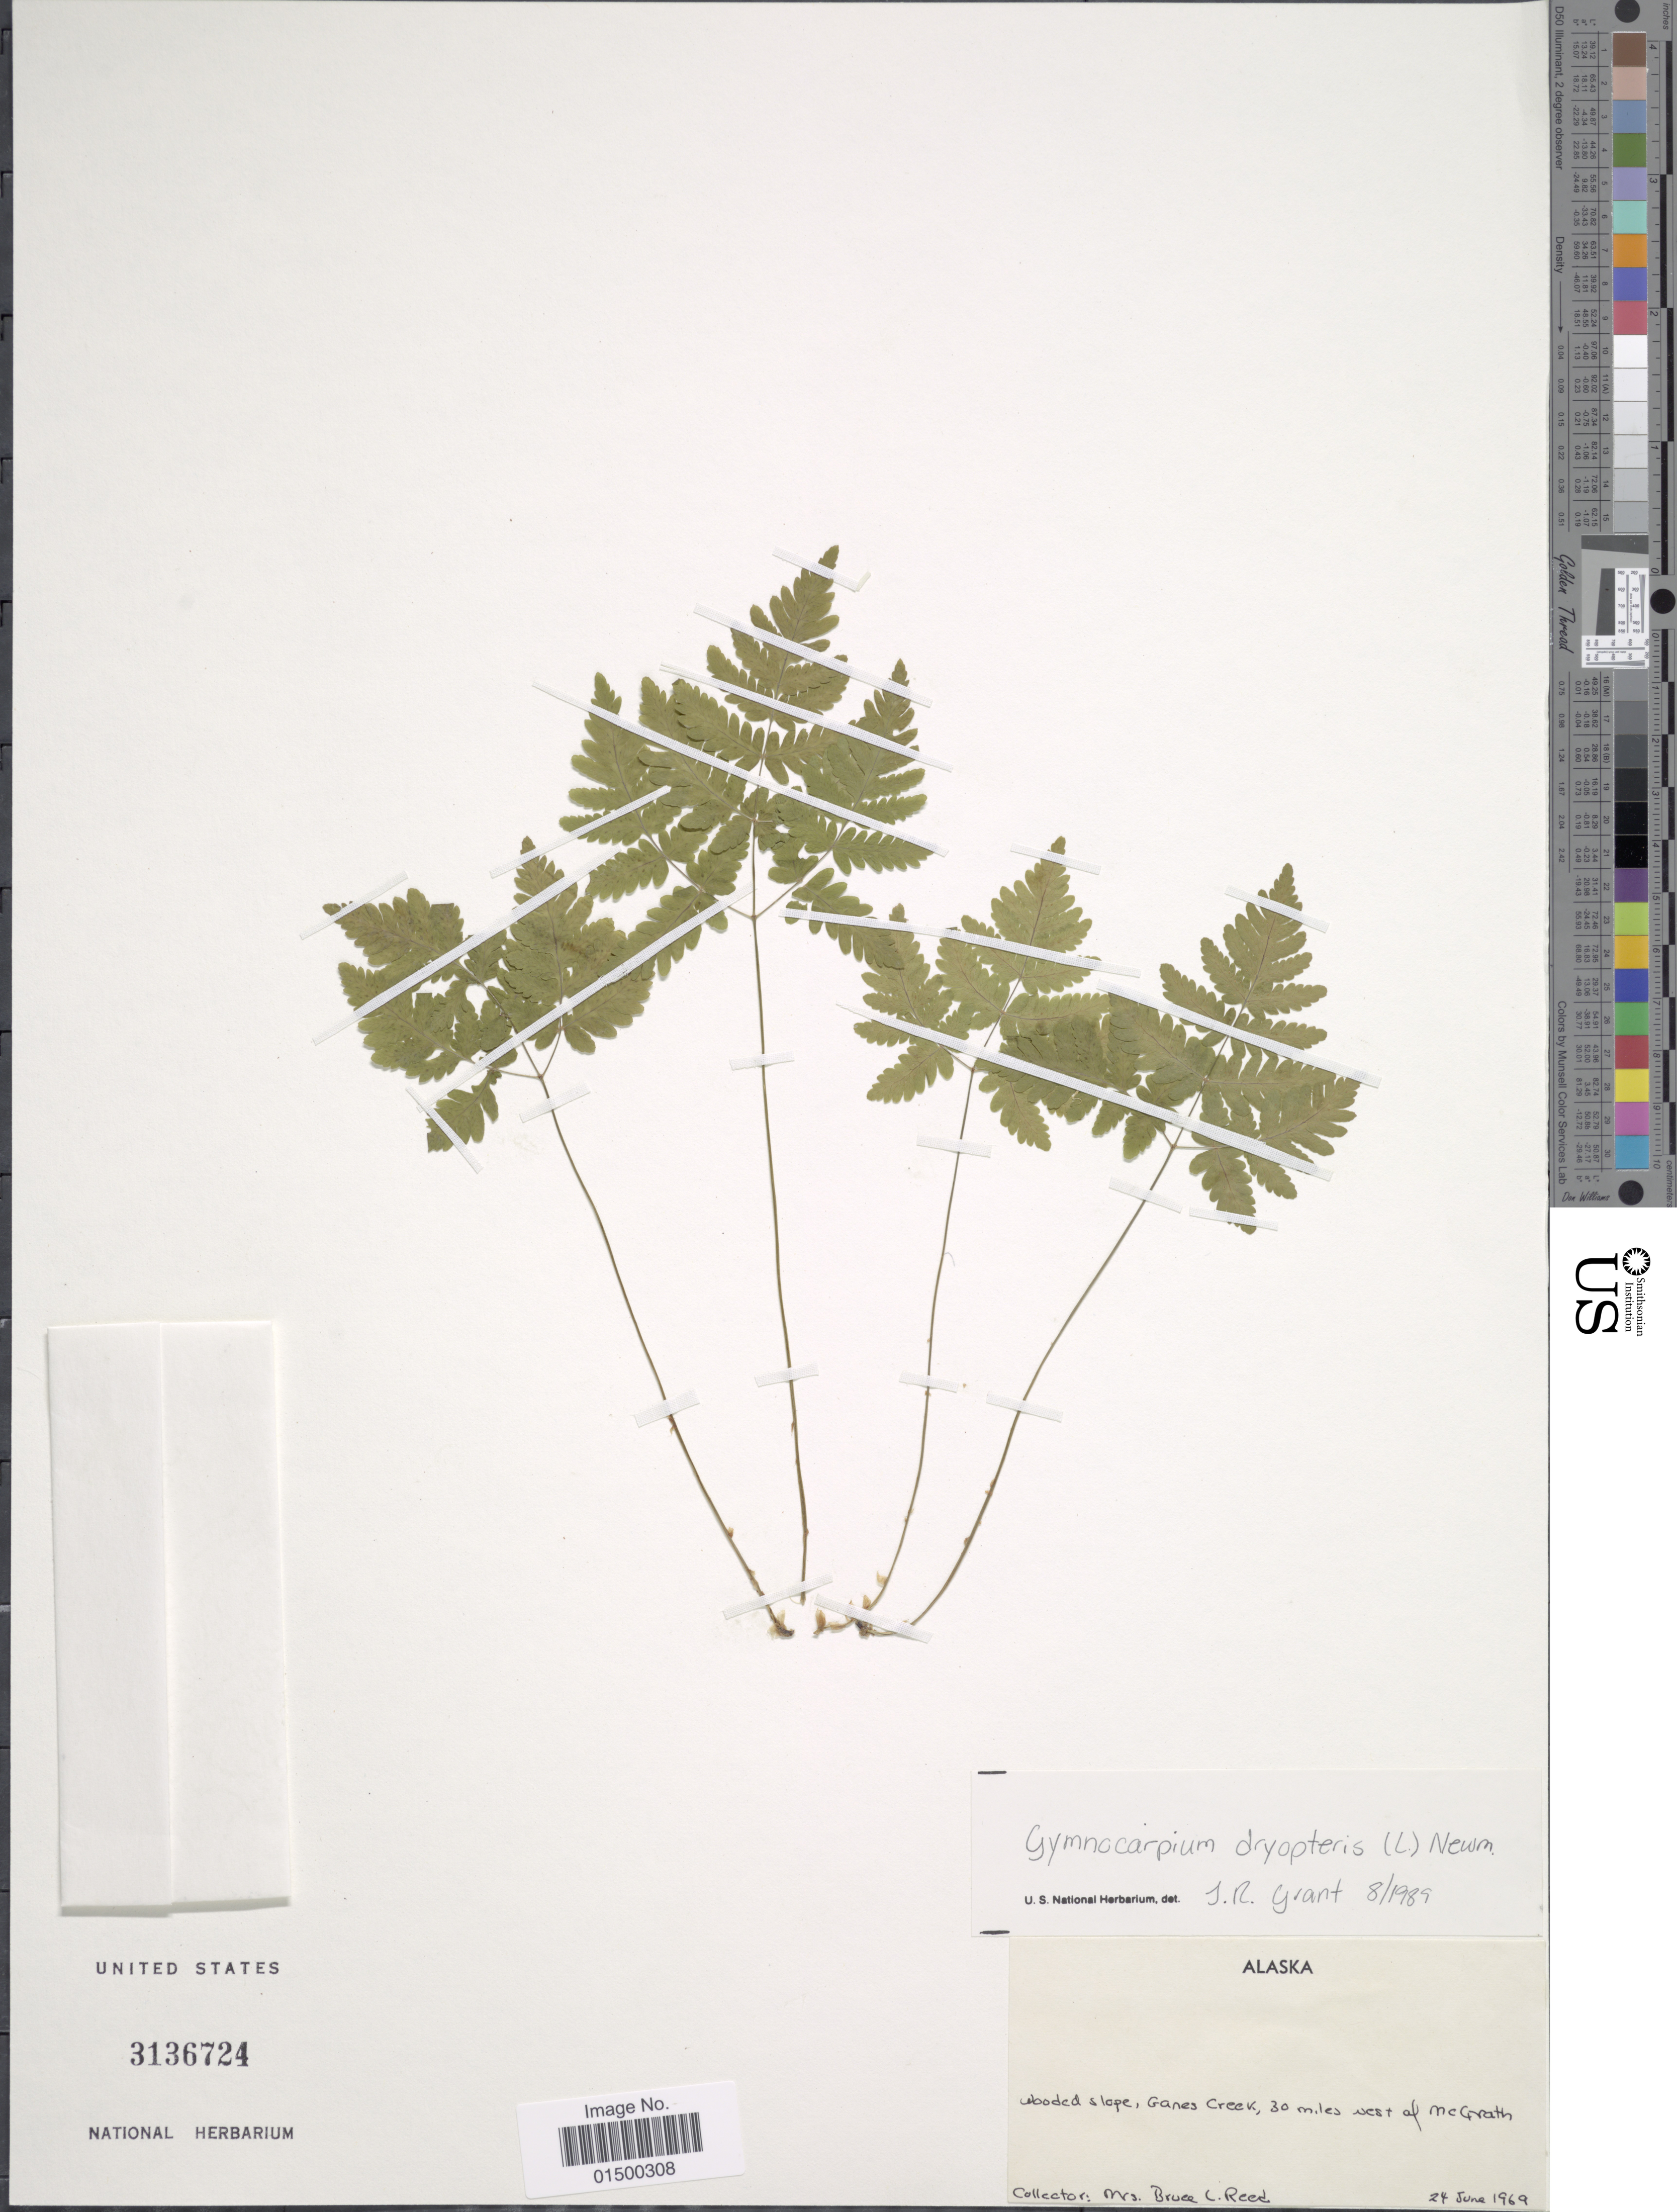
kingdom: Plantae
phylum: Tracheophyta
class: Polypodiopsida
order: Polypodiales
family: Cystopteridaceae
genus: Gymnocarpium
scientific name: Gymnocarpium dryopteris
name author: (L.) Newman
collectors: B. Reed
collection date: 1969-06-24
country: United States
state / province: Alaska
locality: Wooded slope, Ganes Creek, 30 miles west of McGrath.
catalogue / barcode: US 3136724